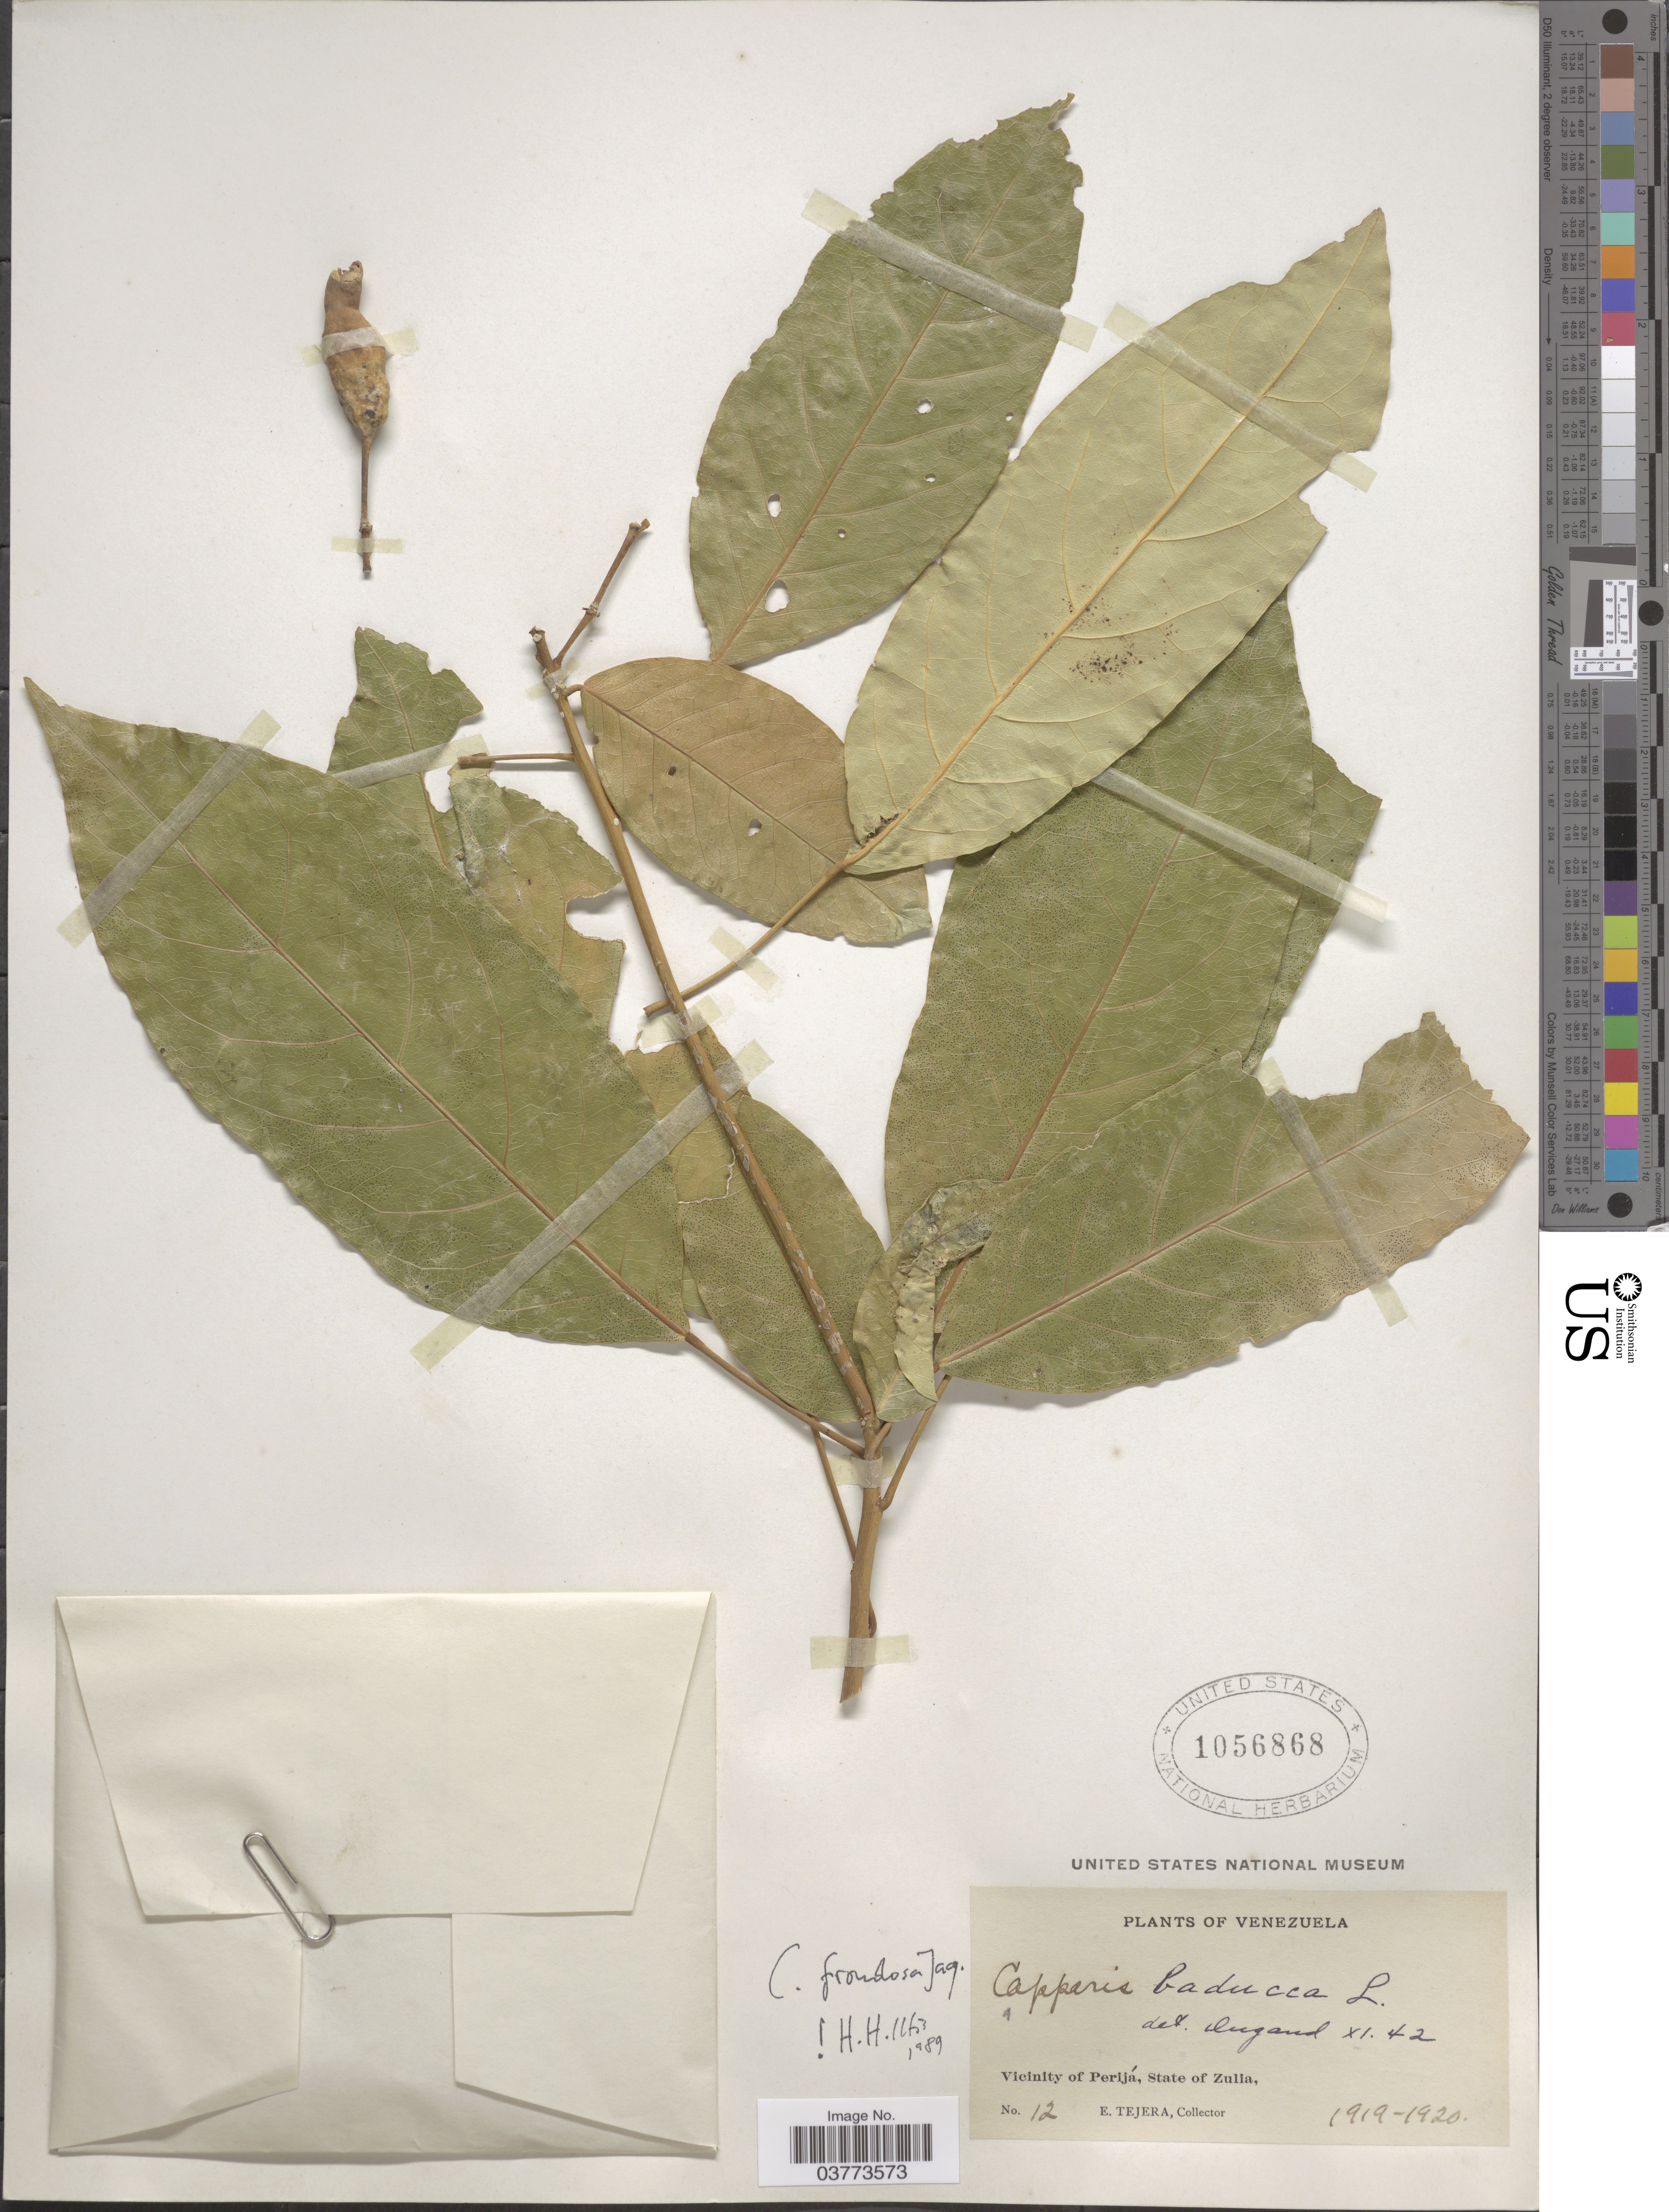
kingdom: Plantae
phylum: Tracheophyta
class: Magnoliopsida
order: Brassicales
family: Capparaceae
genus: Capparidastrum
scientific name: Capparidastrum frondosum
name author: (Jacq.) Cornejo & Iltis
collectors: E. Tejera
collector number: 12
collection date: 1919/1920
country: Venezuela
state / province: Zulia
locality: Vicinity of Perijá.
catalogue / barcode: US 1056868